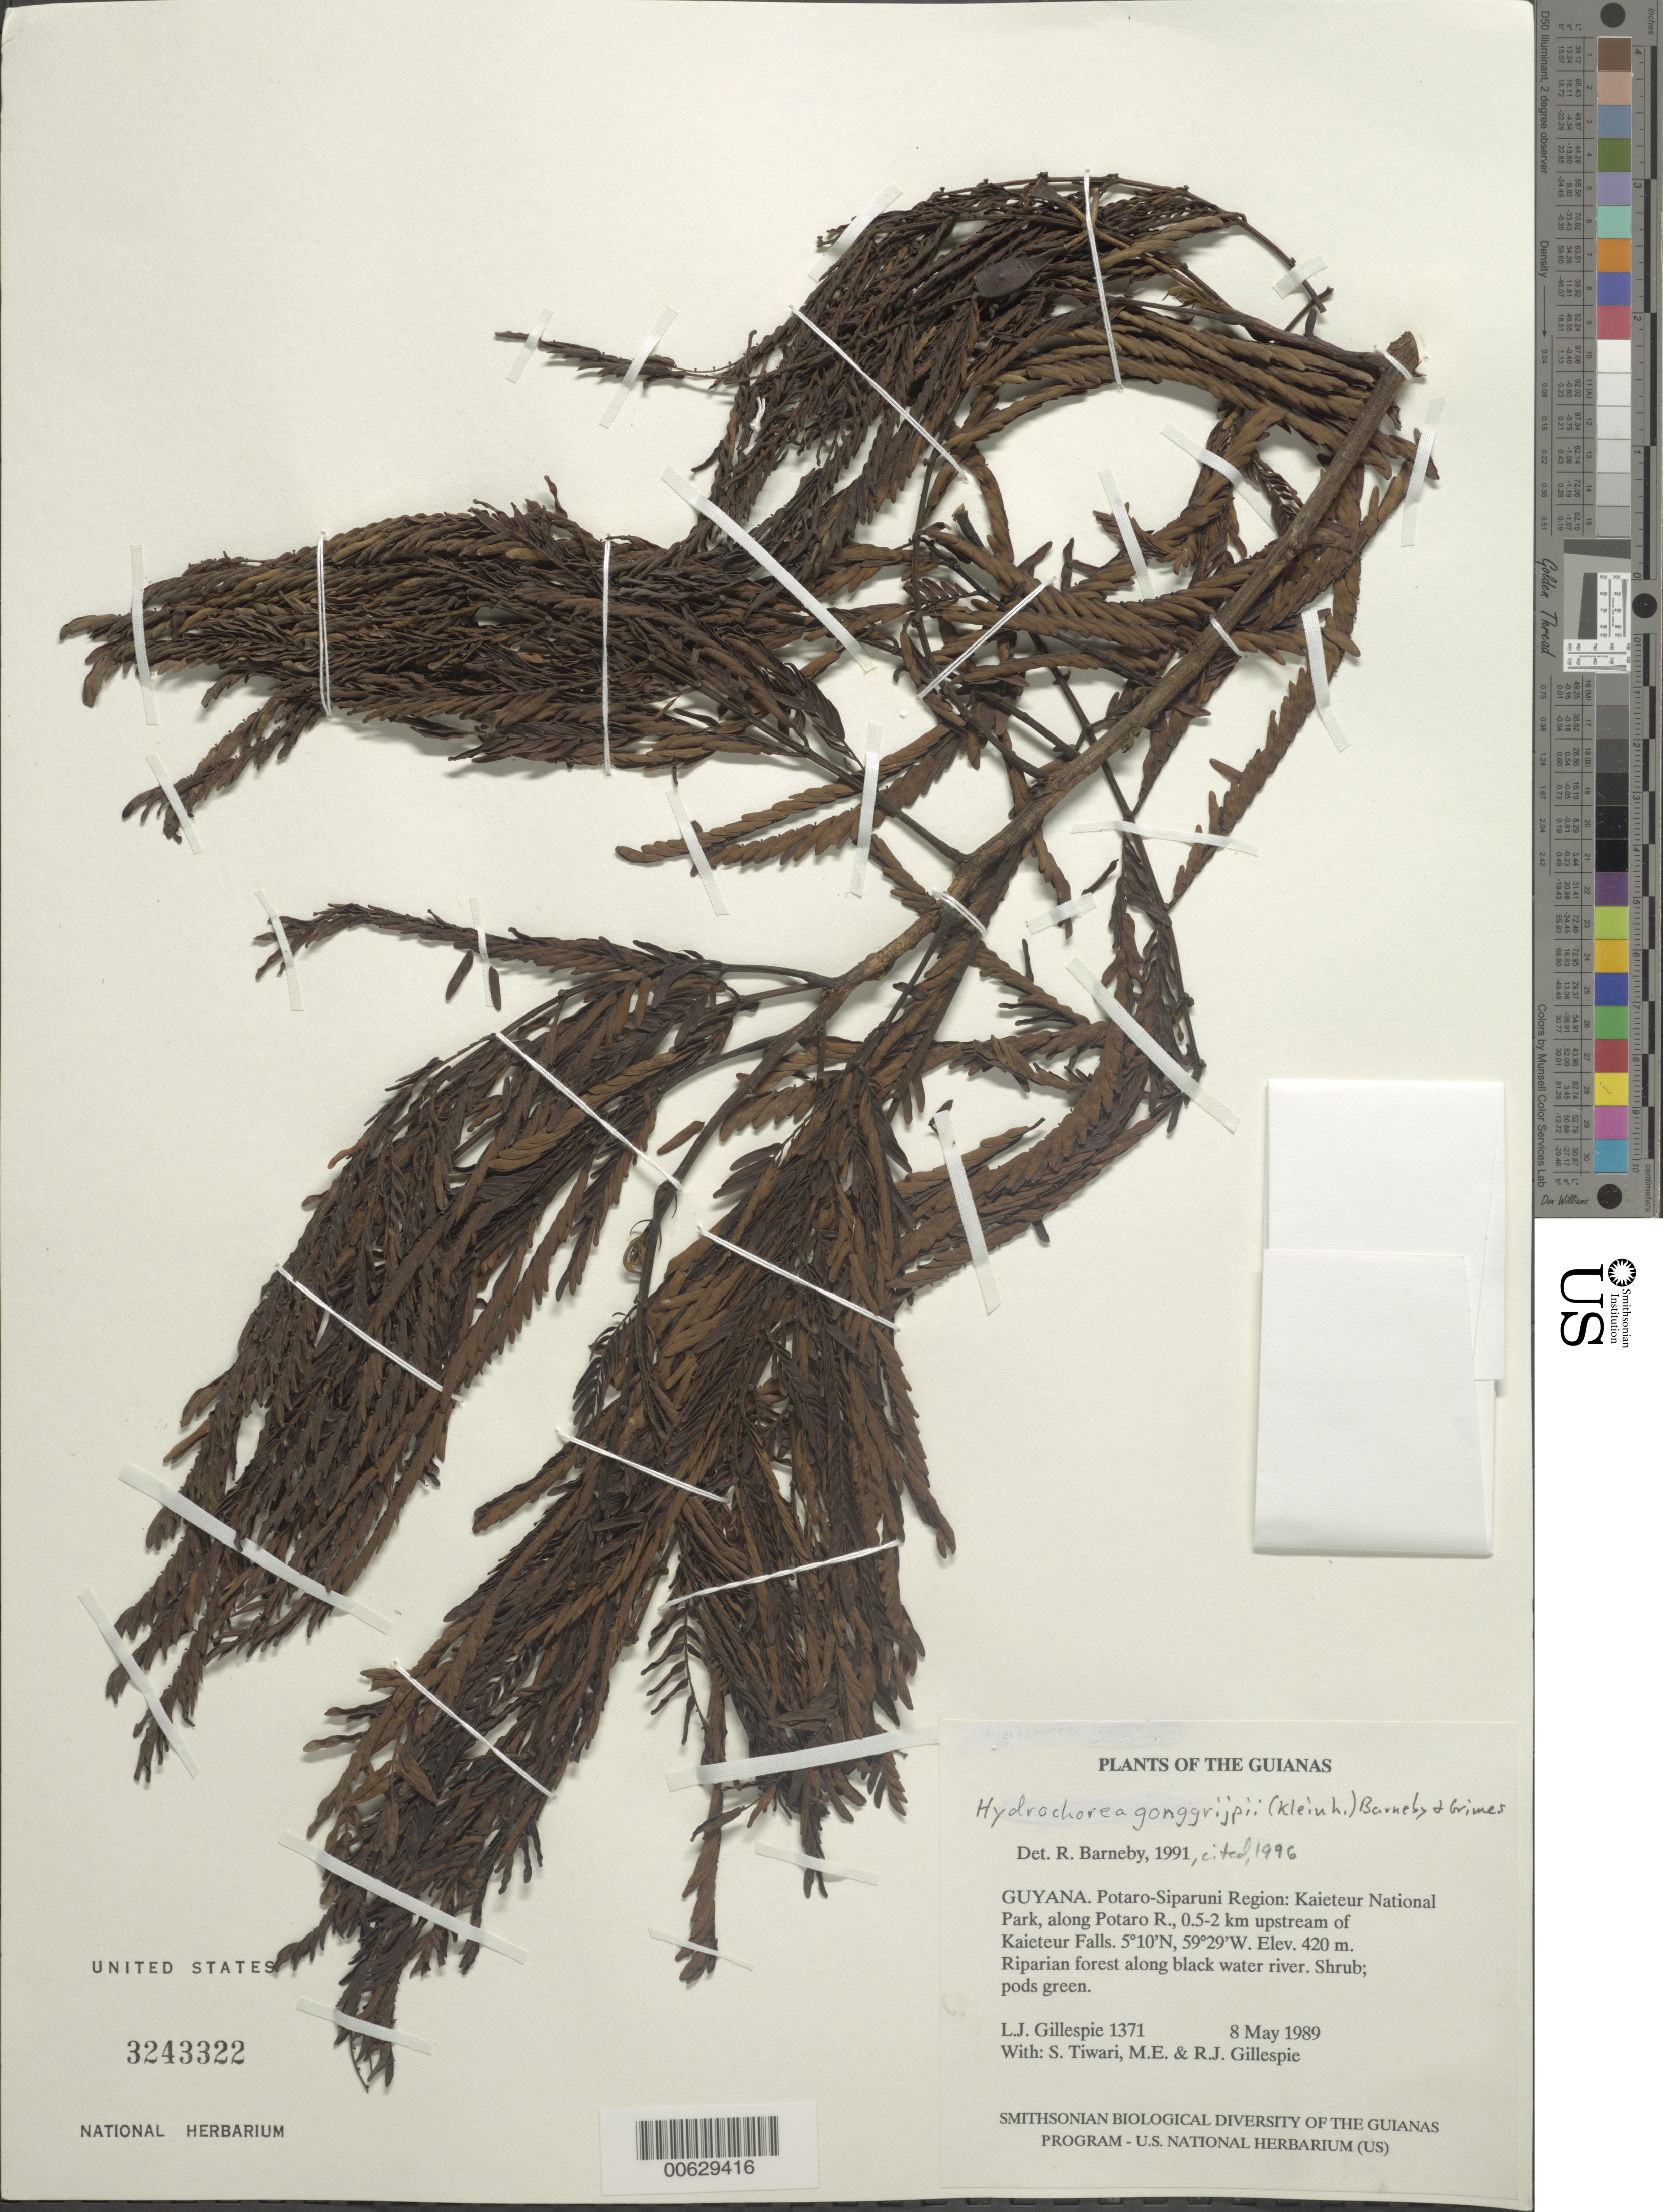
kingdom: Plantae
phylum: Tracheophyta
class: Magnoliopsida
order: Fabales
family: Fabaceae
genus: Hydrochorea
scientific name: Hydrochorea gonggrijpii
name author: (Kleinhoonte) Barneby & J.W. Grimes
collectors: L. J. Gillespie, S. Tiwari, M. Gillespie & R. Gillespie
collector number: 1371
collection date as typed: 8 May 1989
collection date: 1989-05-08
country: Guyana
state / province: Potaro-Siparuni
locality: Kaieteur National Park, along Potaro R., 0.5-2 km upstream of Kaieteur Falls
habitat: Riparian forest along black water river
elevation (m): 420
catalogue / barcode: US 3243322